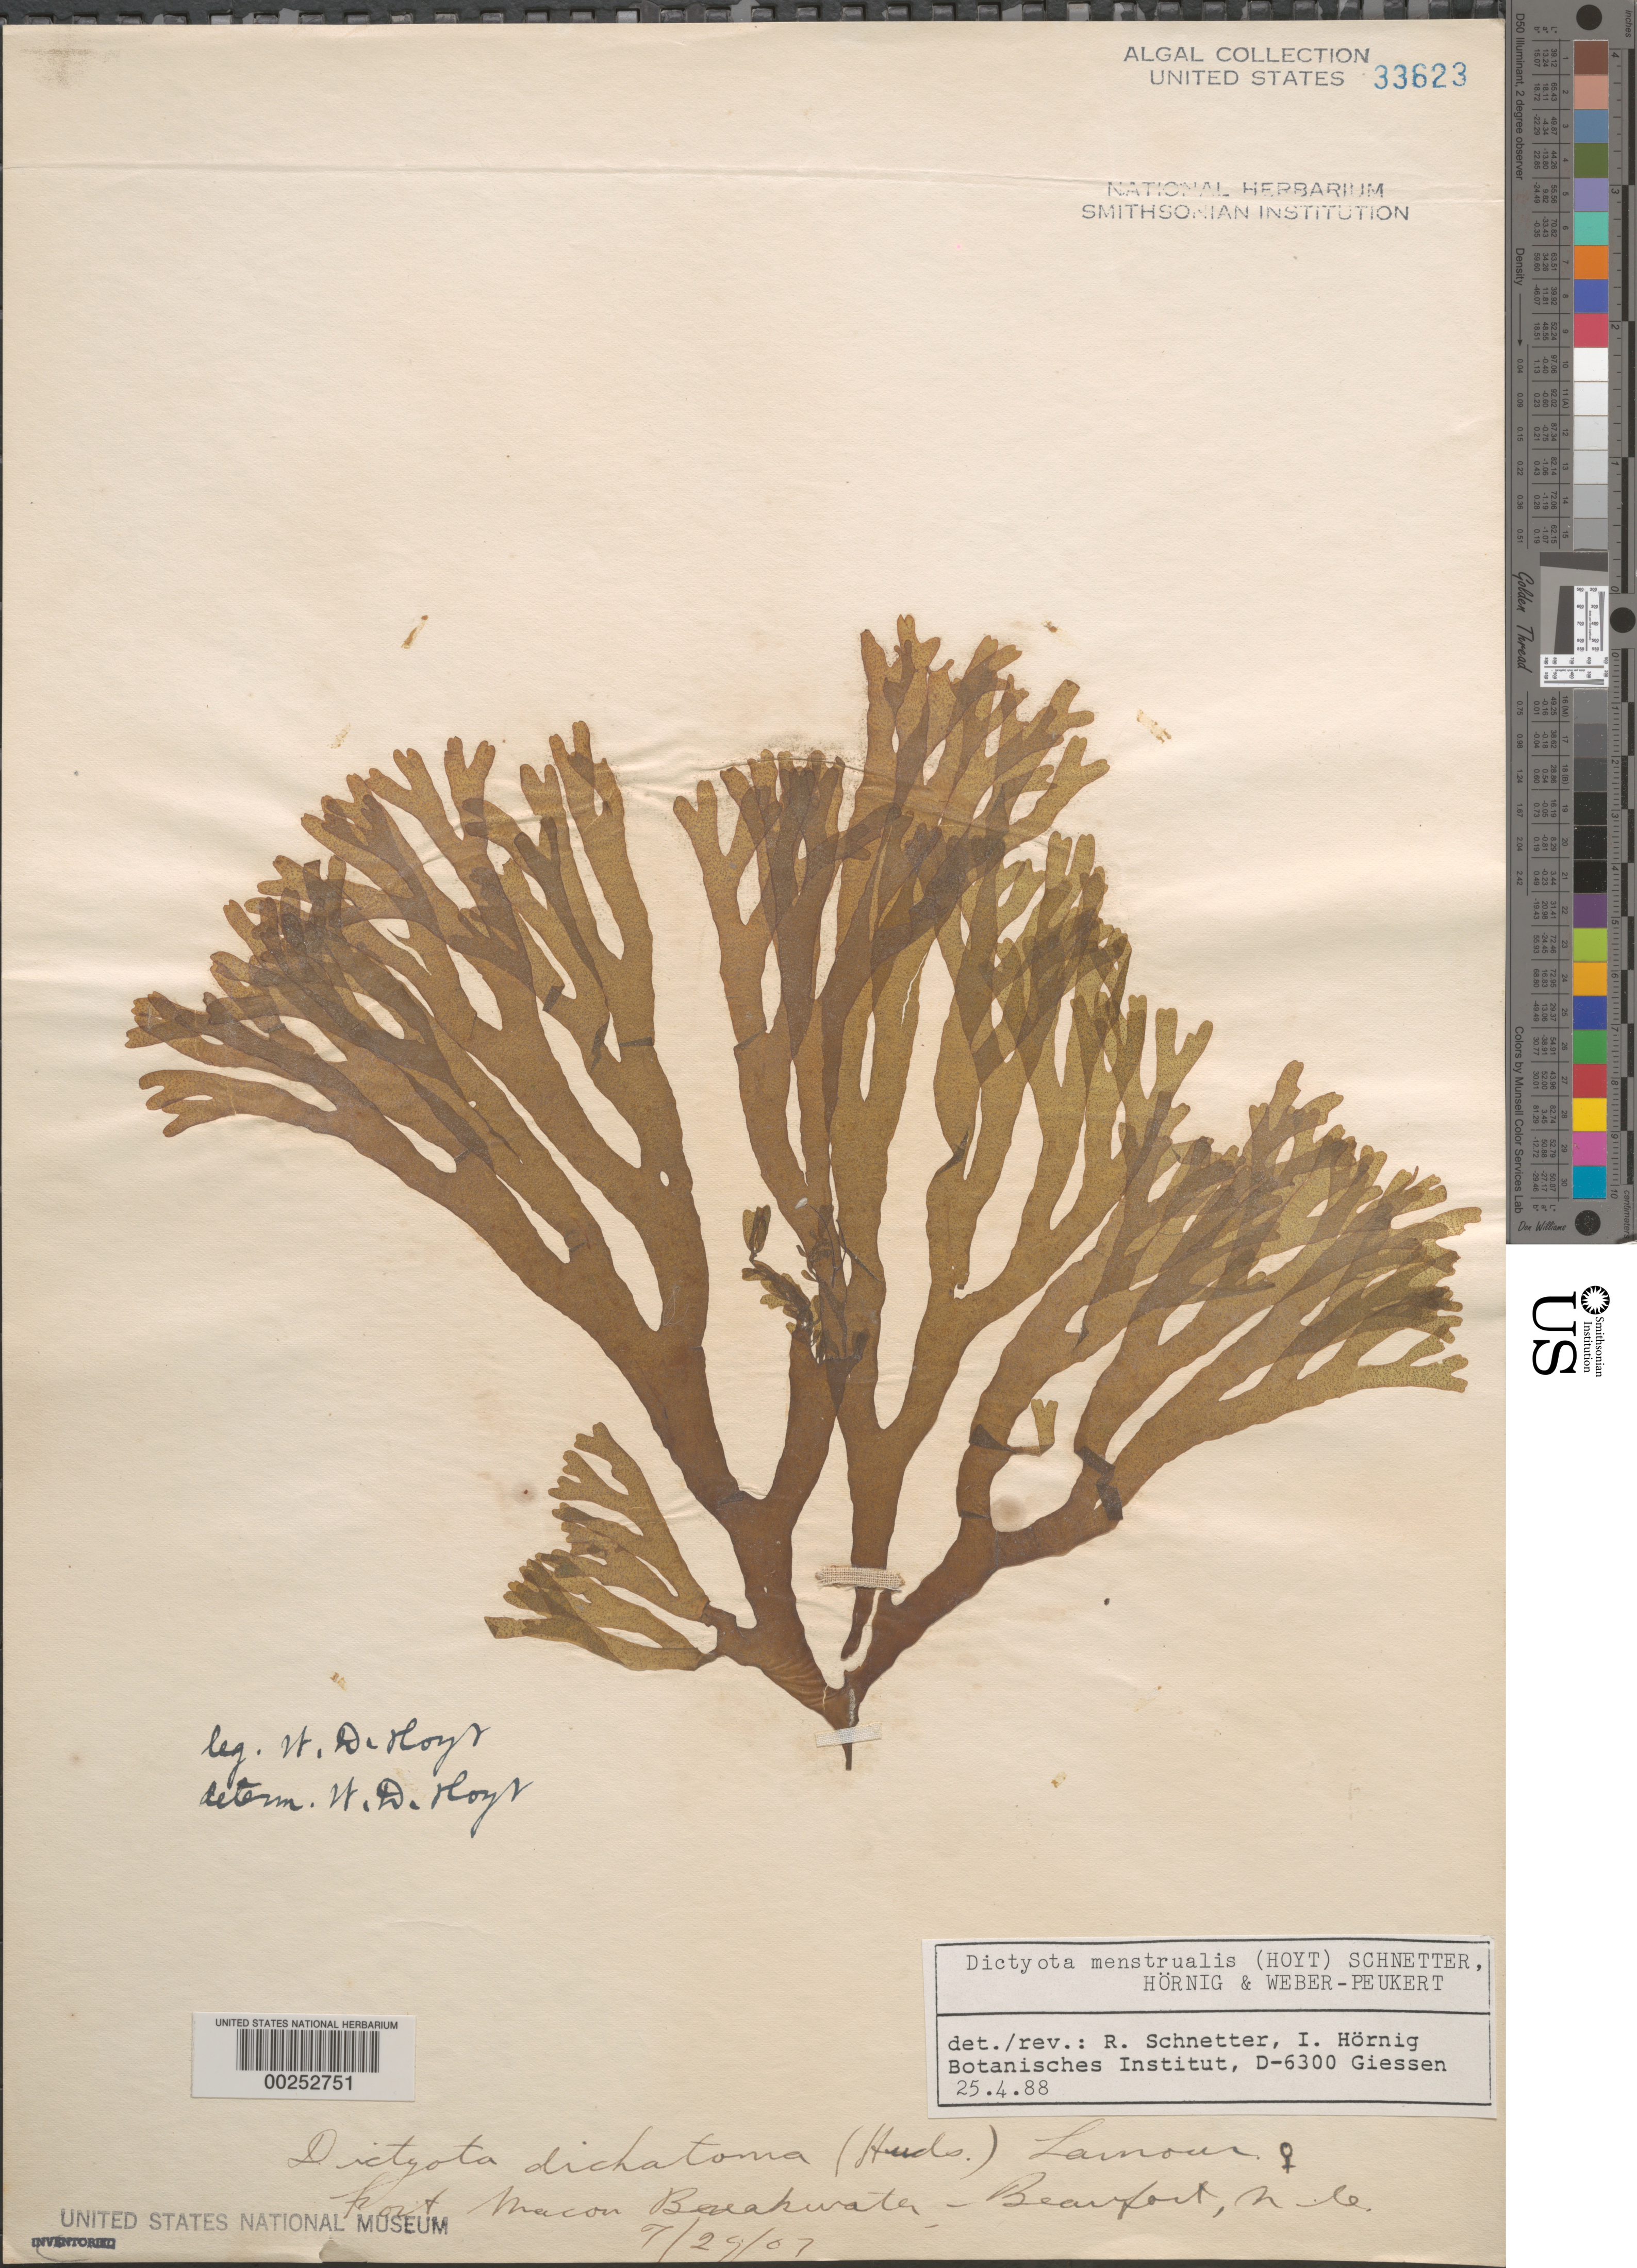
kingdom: Chromista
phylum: Ochrophyta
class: Phaeophyceae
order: Dictyotales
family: Dictyotaceae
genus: Dictyota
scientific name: Dictyota menstrualis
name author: (Hoyt) Schnetter et al.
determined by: Schnetter, R.; Hörnig, I.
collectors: W. D. Hoyt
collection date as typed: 29 Jul 1907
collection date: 1907-07-29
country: United States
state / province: North Carolina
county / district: Carteret County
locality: Beaufort, Fort Macon breakwater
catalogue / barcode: US 33623